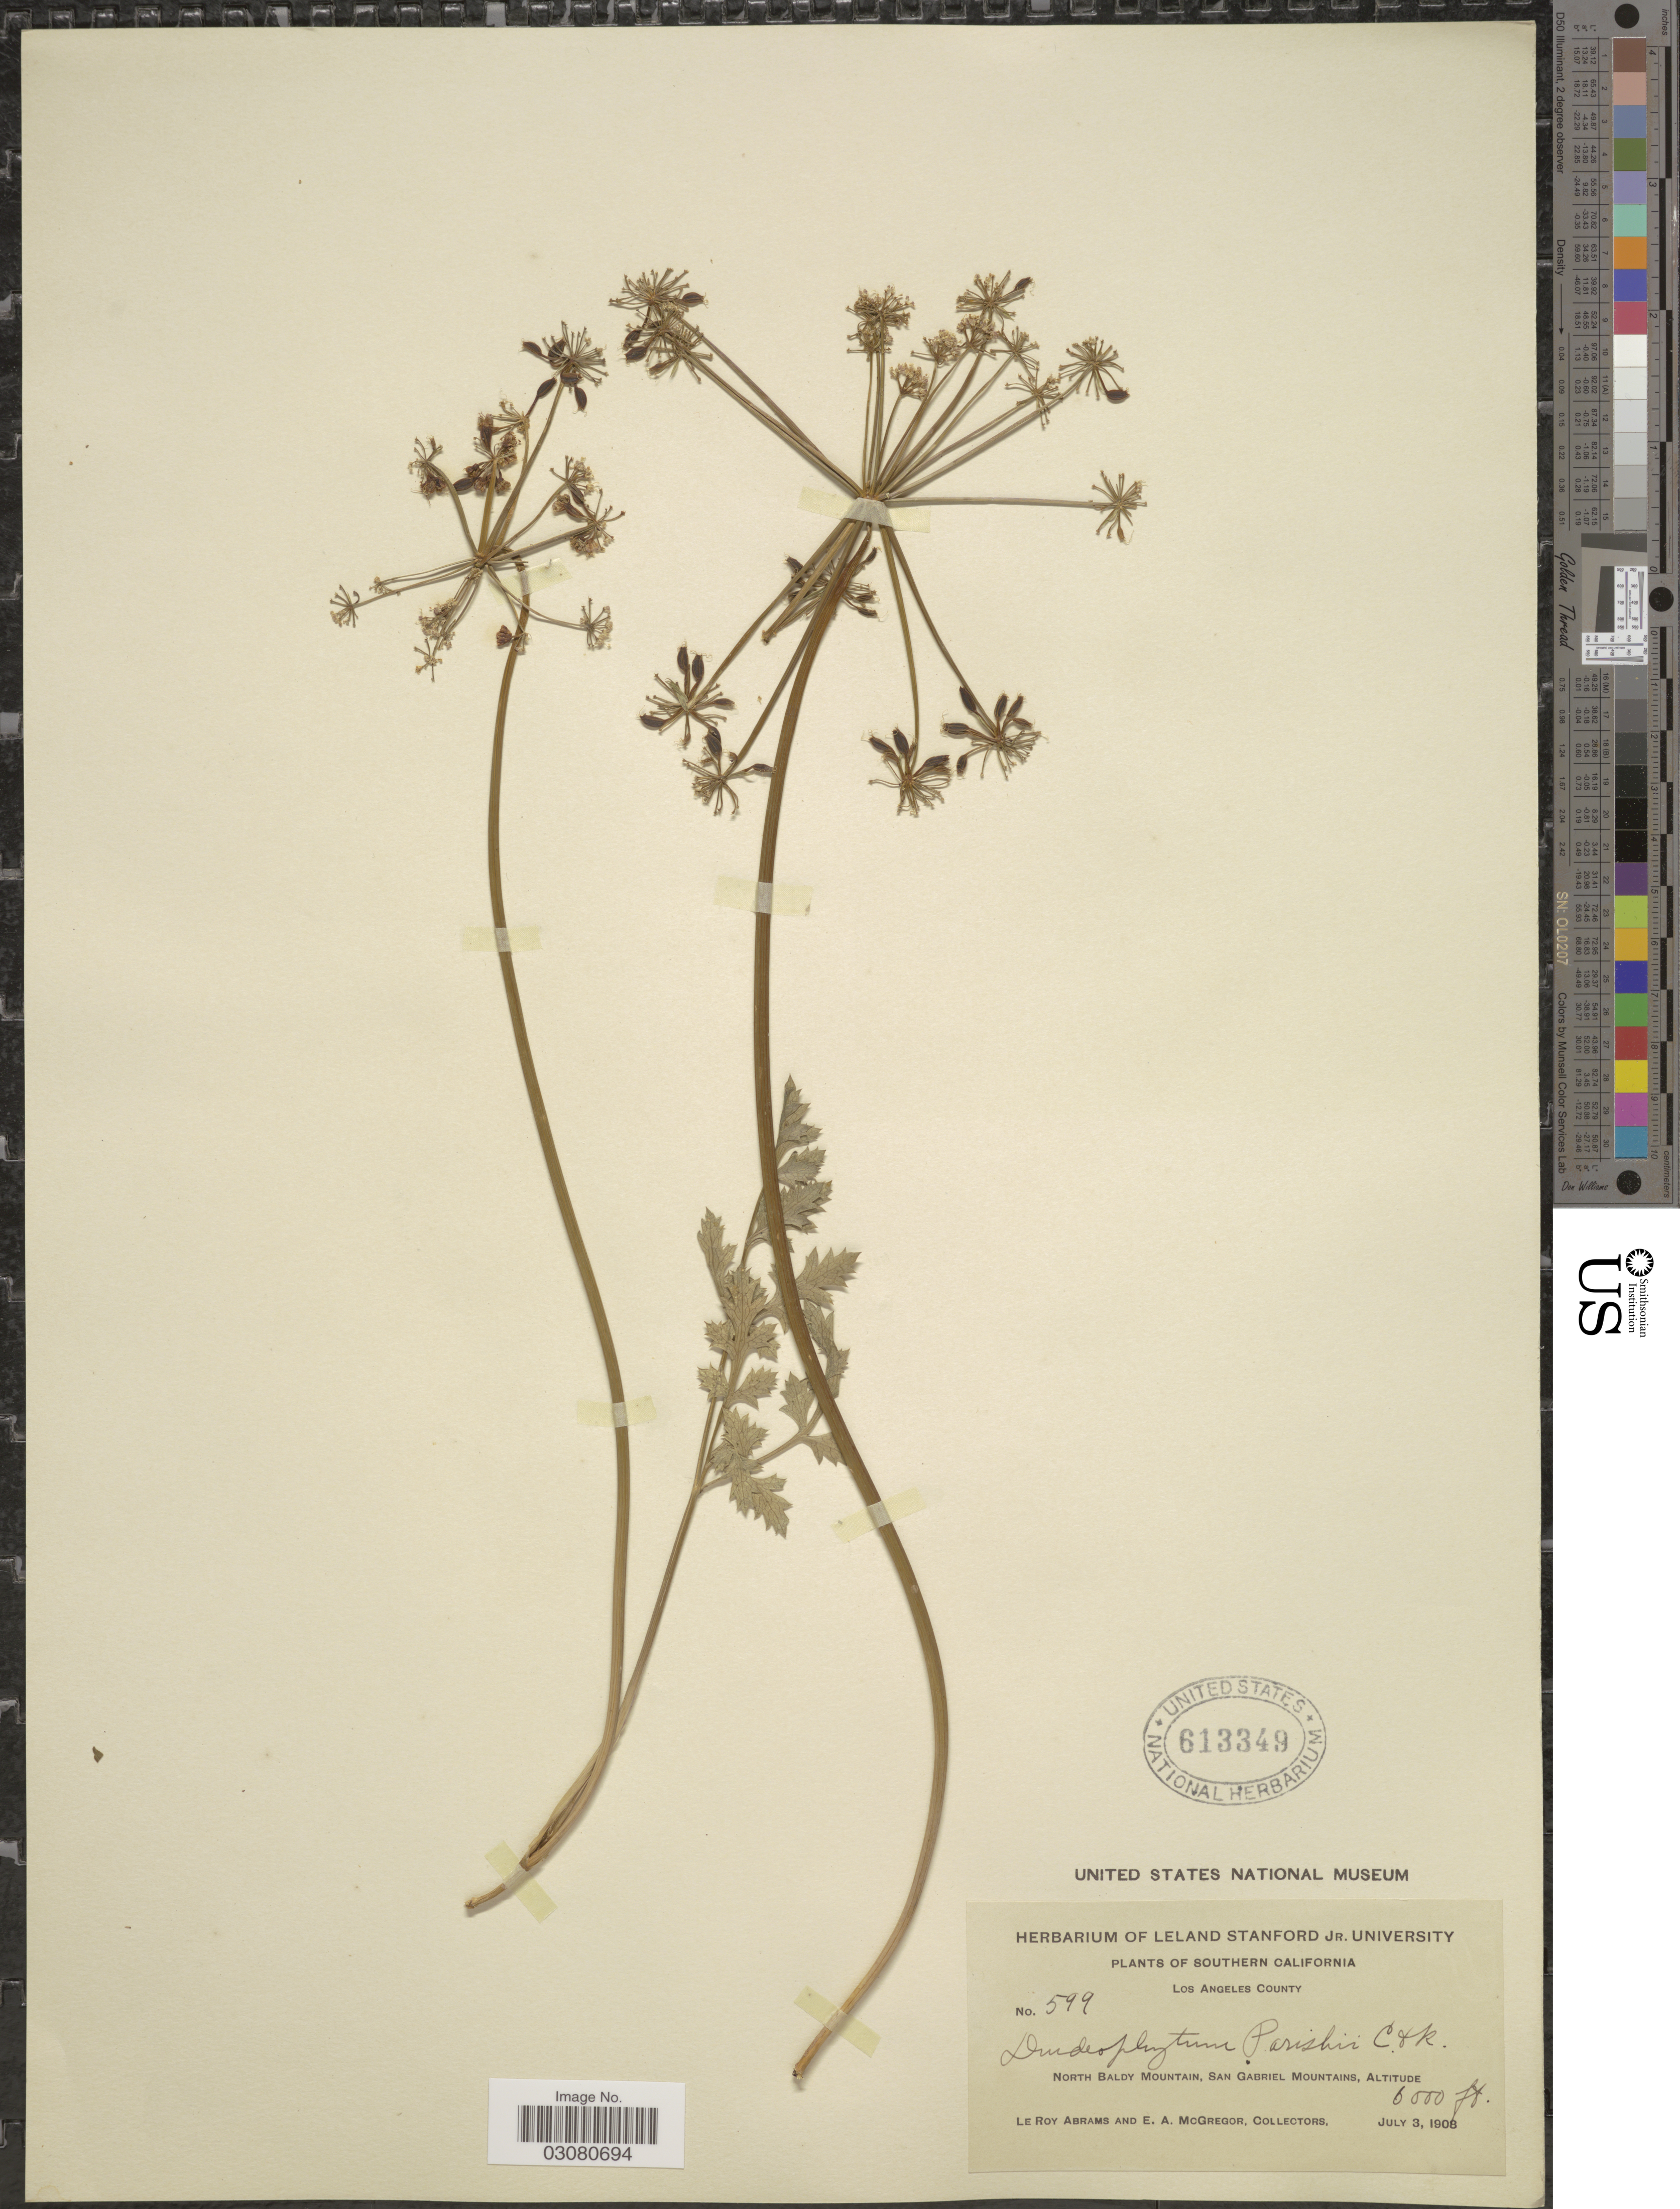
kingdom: Plantae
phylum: Tracheophyta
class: Magnoliopsida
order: Apiales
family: Apiaceae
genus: Drudeophytum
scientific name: Drudeophytum parishii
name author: (J.M. Coult. & Rose) J.M. Coult. & Rose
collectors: L. Abrams & E. A. McGregor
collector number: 599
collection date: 1908-07-03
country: United States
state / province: California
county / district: Los Angeles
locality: Southern California. Los Angeles County. North Baldy Mountain, San Gabriel Mountains.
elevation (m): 1829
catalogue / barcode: US 613349